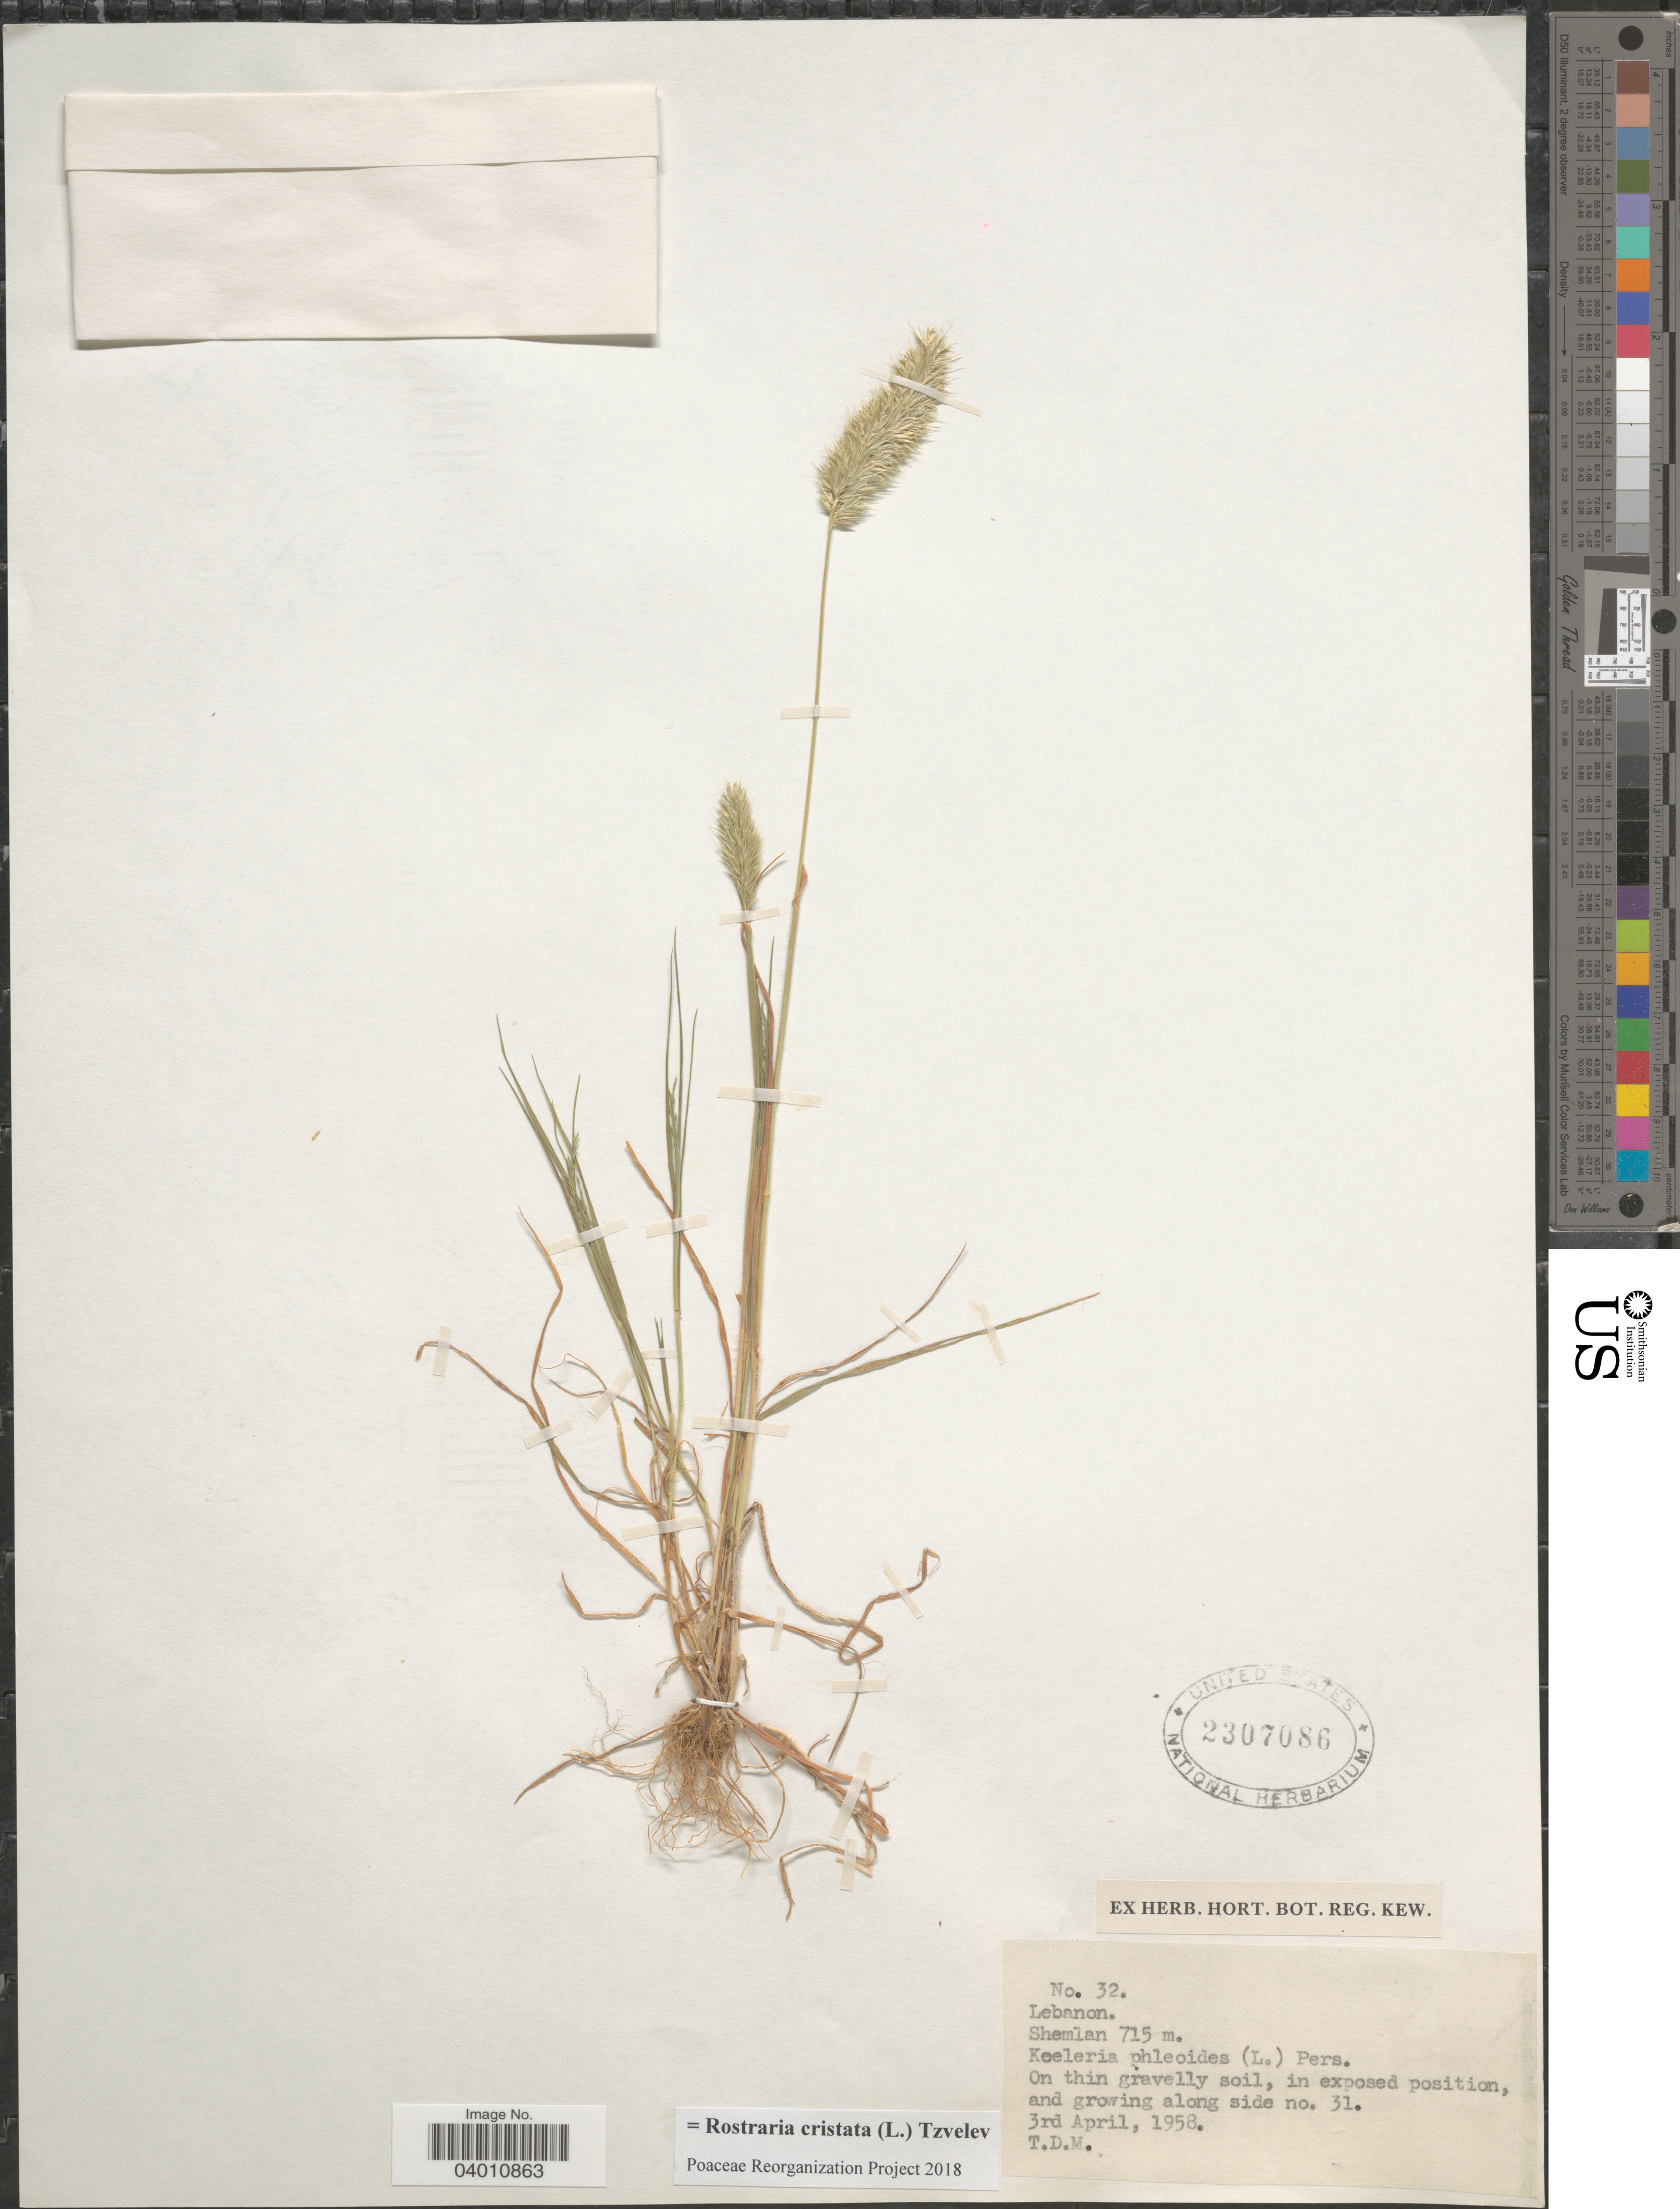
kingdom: Plantae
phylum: Tracheophyta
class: Liliopsida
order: Poales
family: Poaceae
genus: Rostraria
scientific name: Rostraria cristata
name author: (L.) Tzvelev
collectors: T. D. M.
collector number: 32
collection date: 1958-04-03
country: Lebanon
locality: Shemlan.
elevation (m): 715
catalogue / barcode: US 2307086